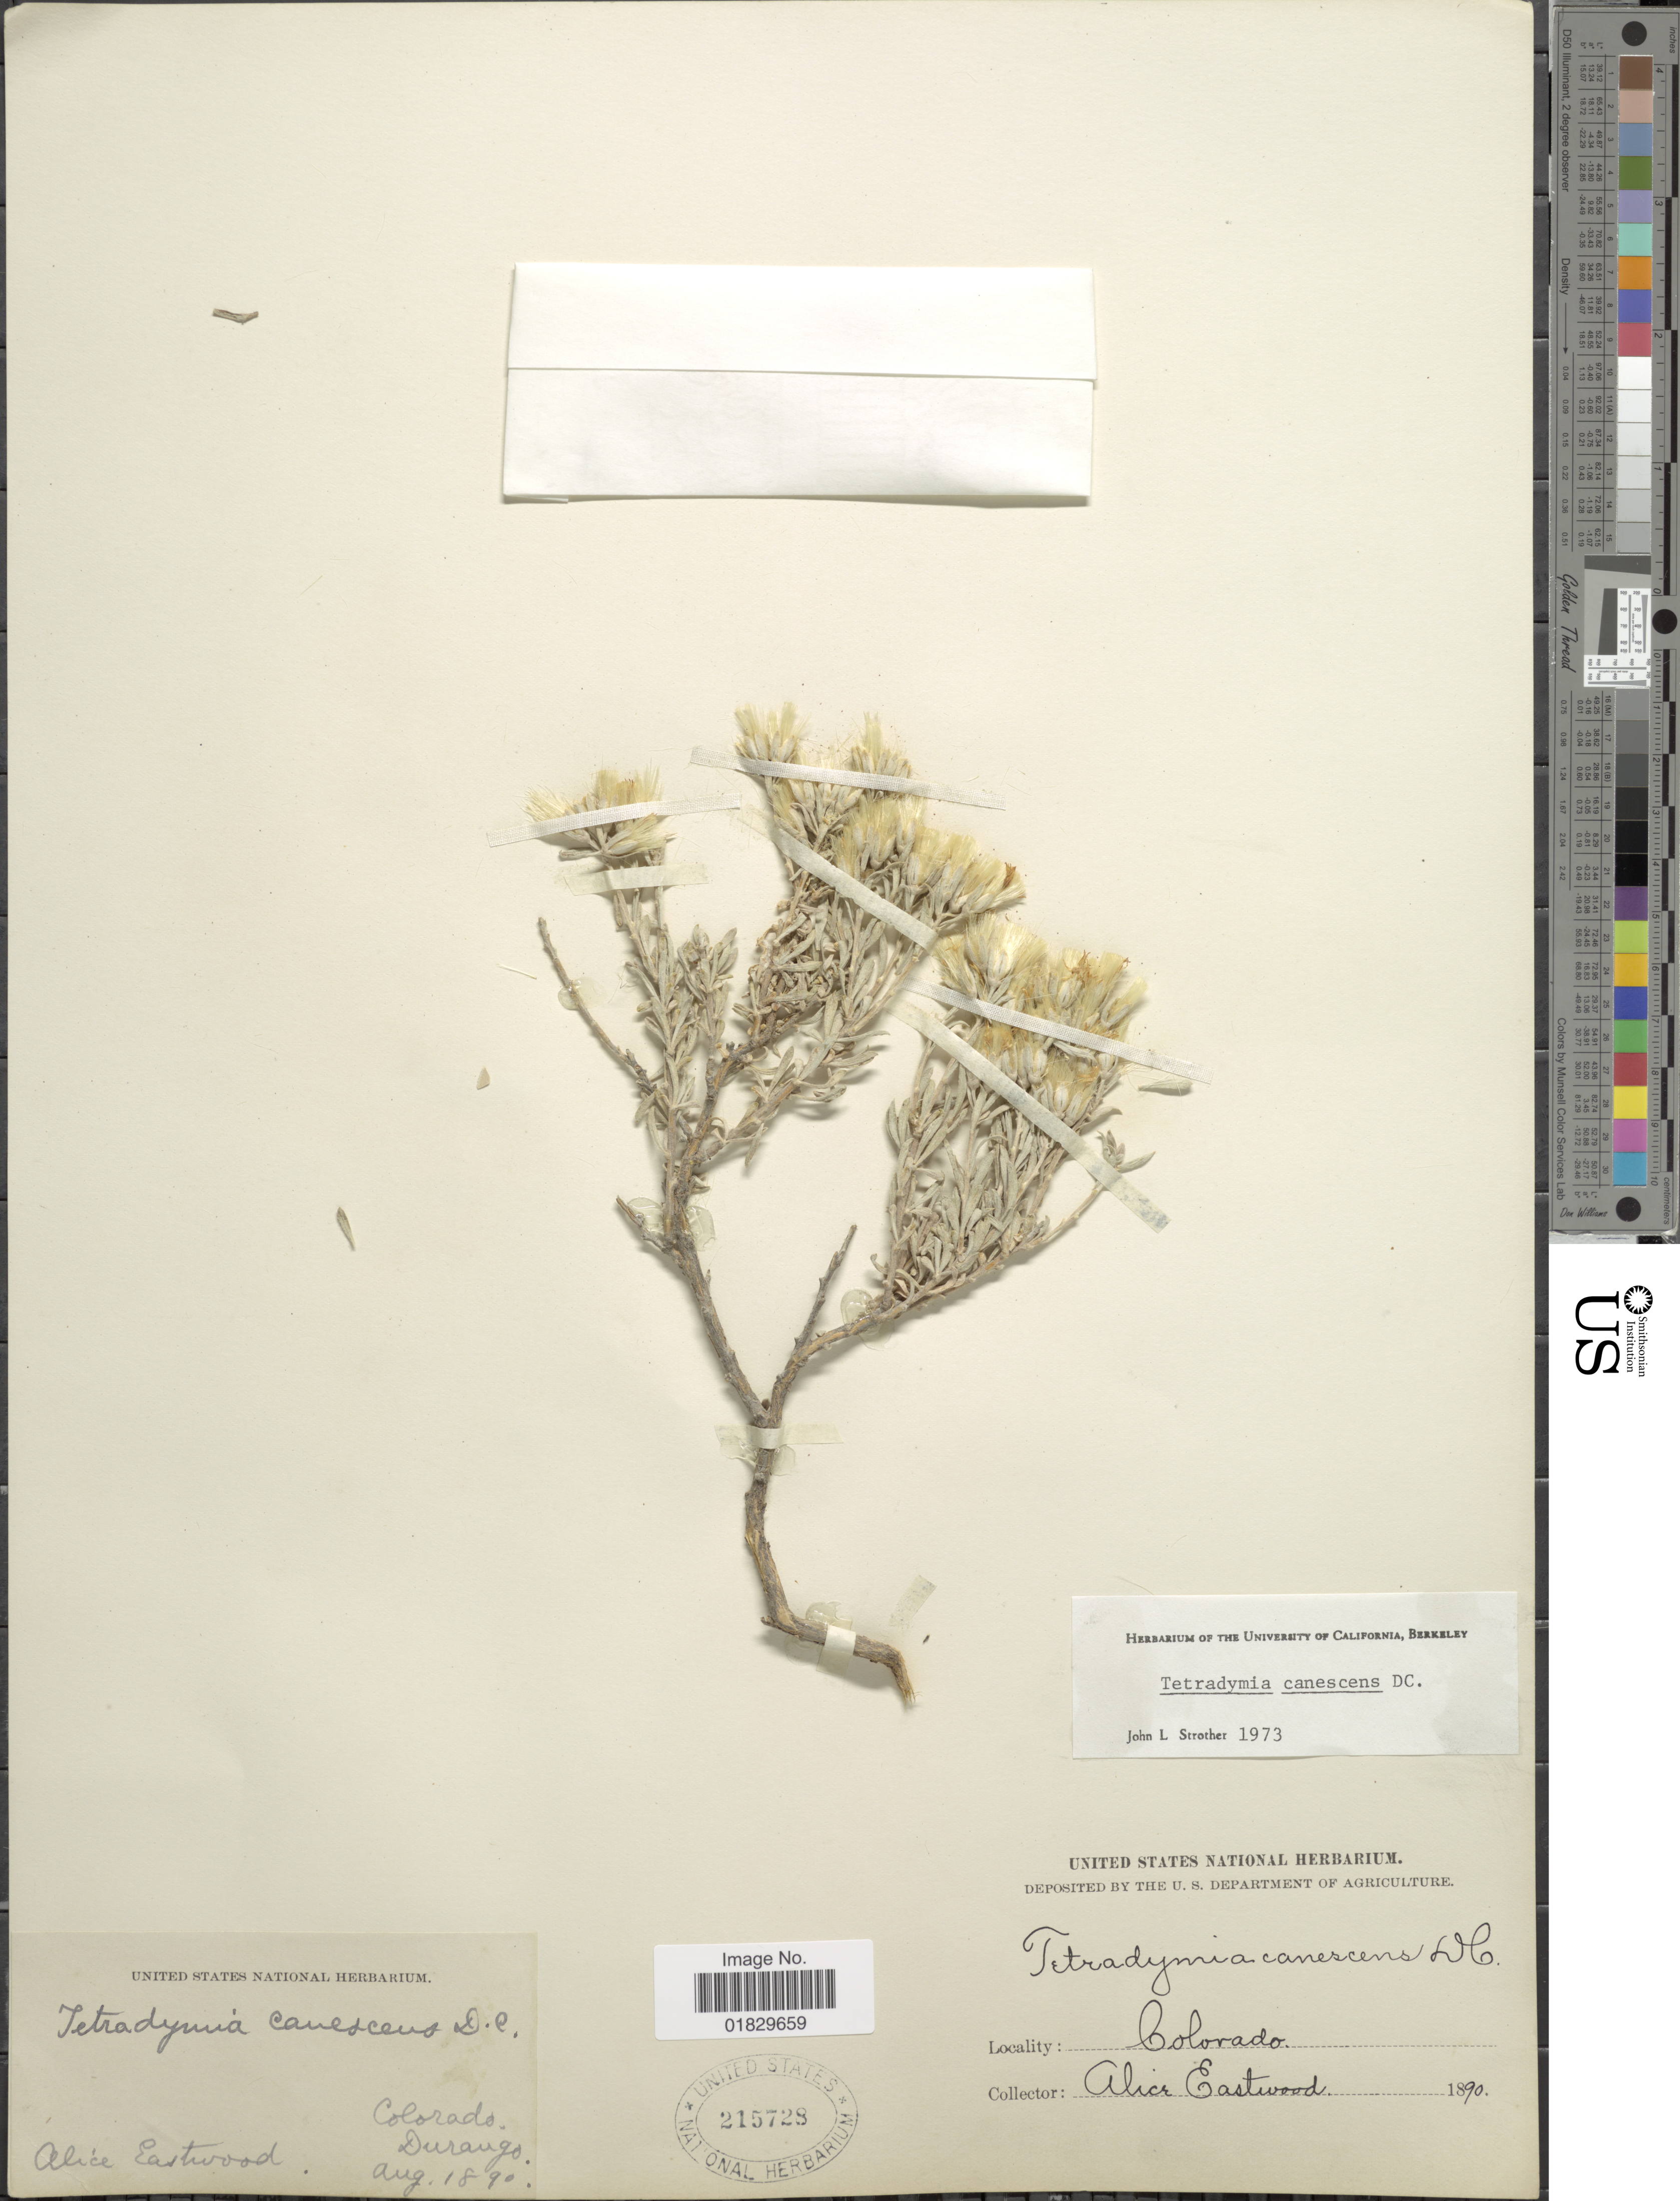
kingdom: Plantae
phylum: Tracheophyta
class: Magnoliopsida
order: Asterales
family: Asteraceae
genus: Tetradymia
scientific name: Tetradymia canescens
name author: DC.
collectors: A. Eastwood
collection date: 1890-08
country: United States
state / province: Colorado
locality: Colorado, Durango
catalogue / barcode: US 215728